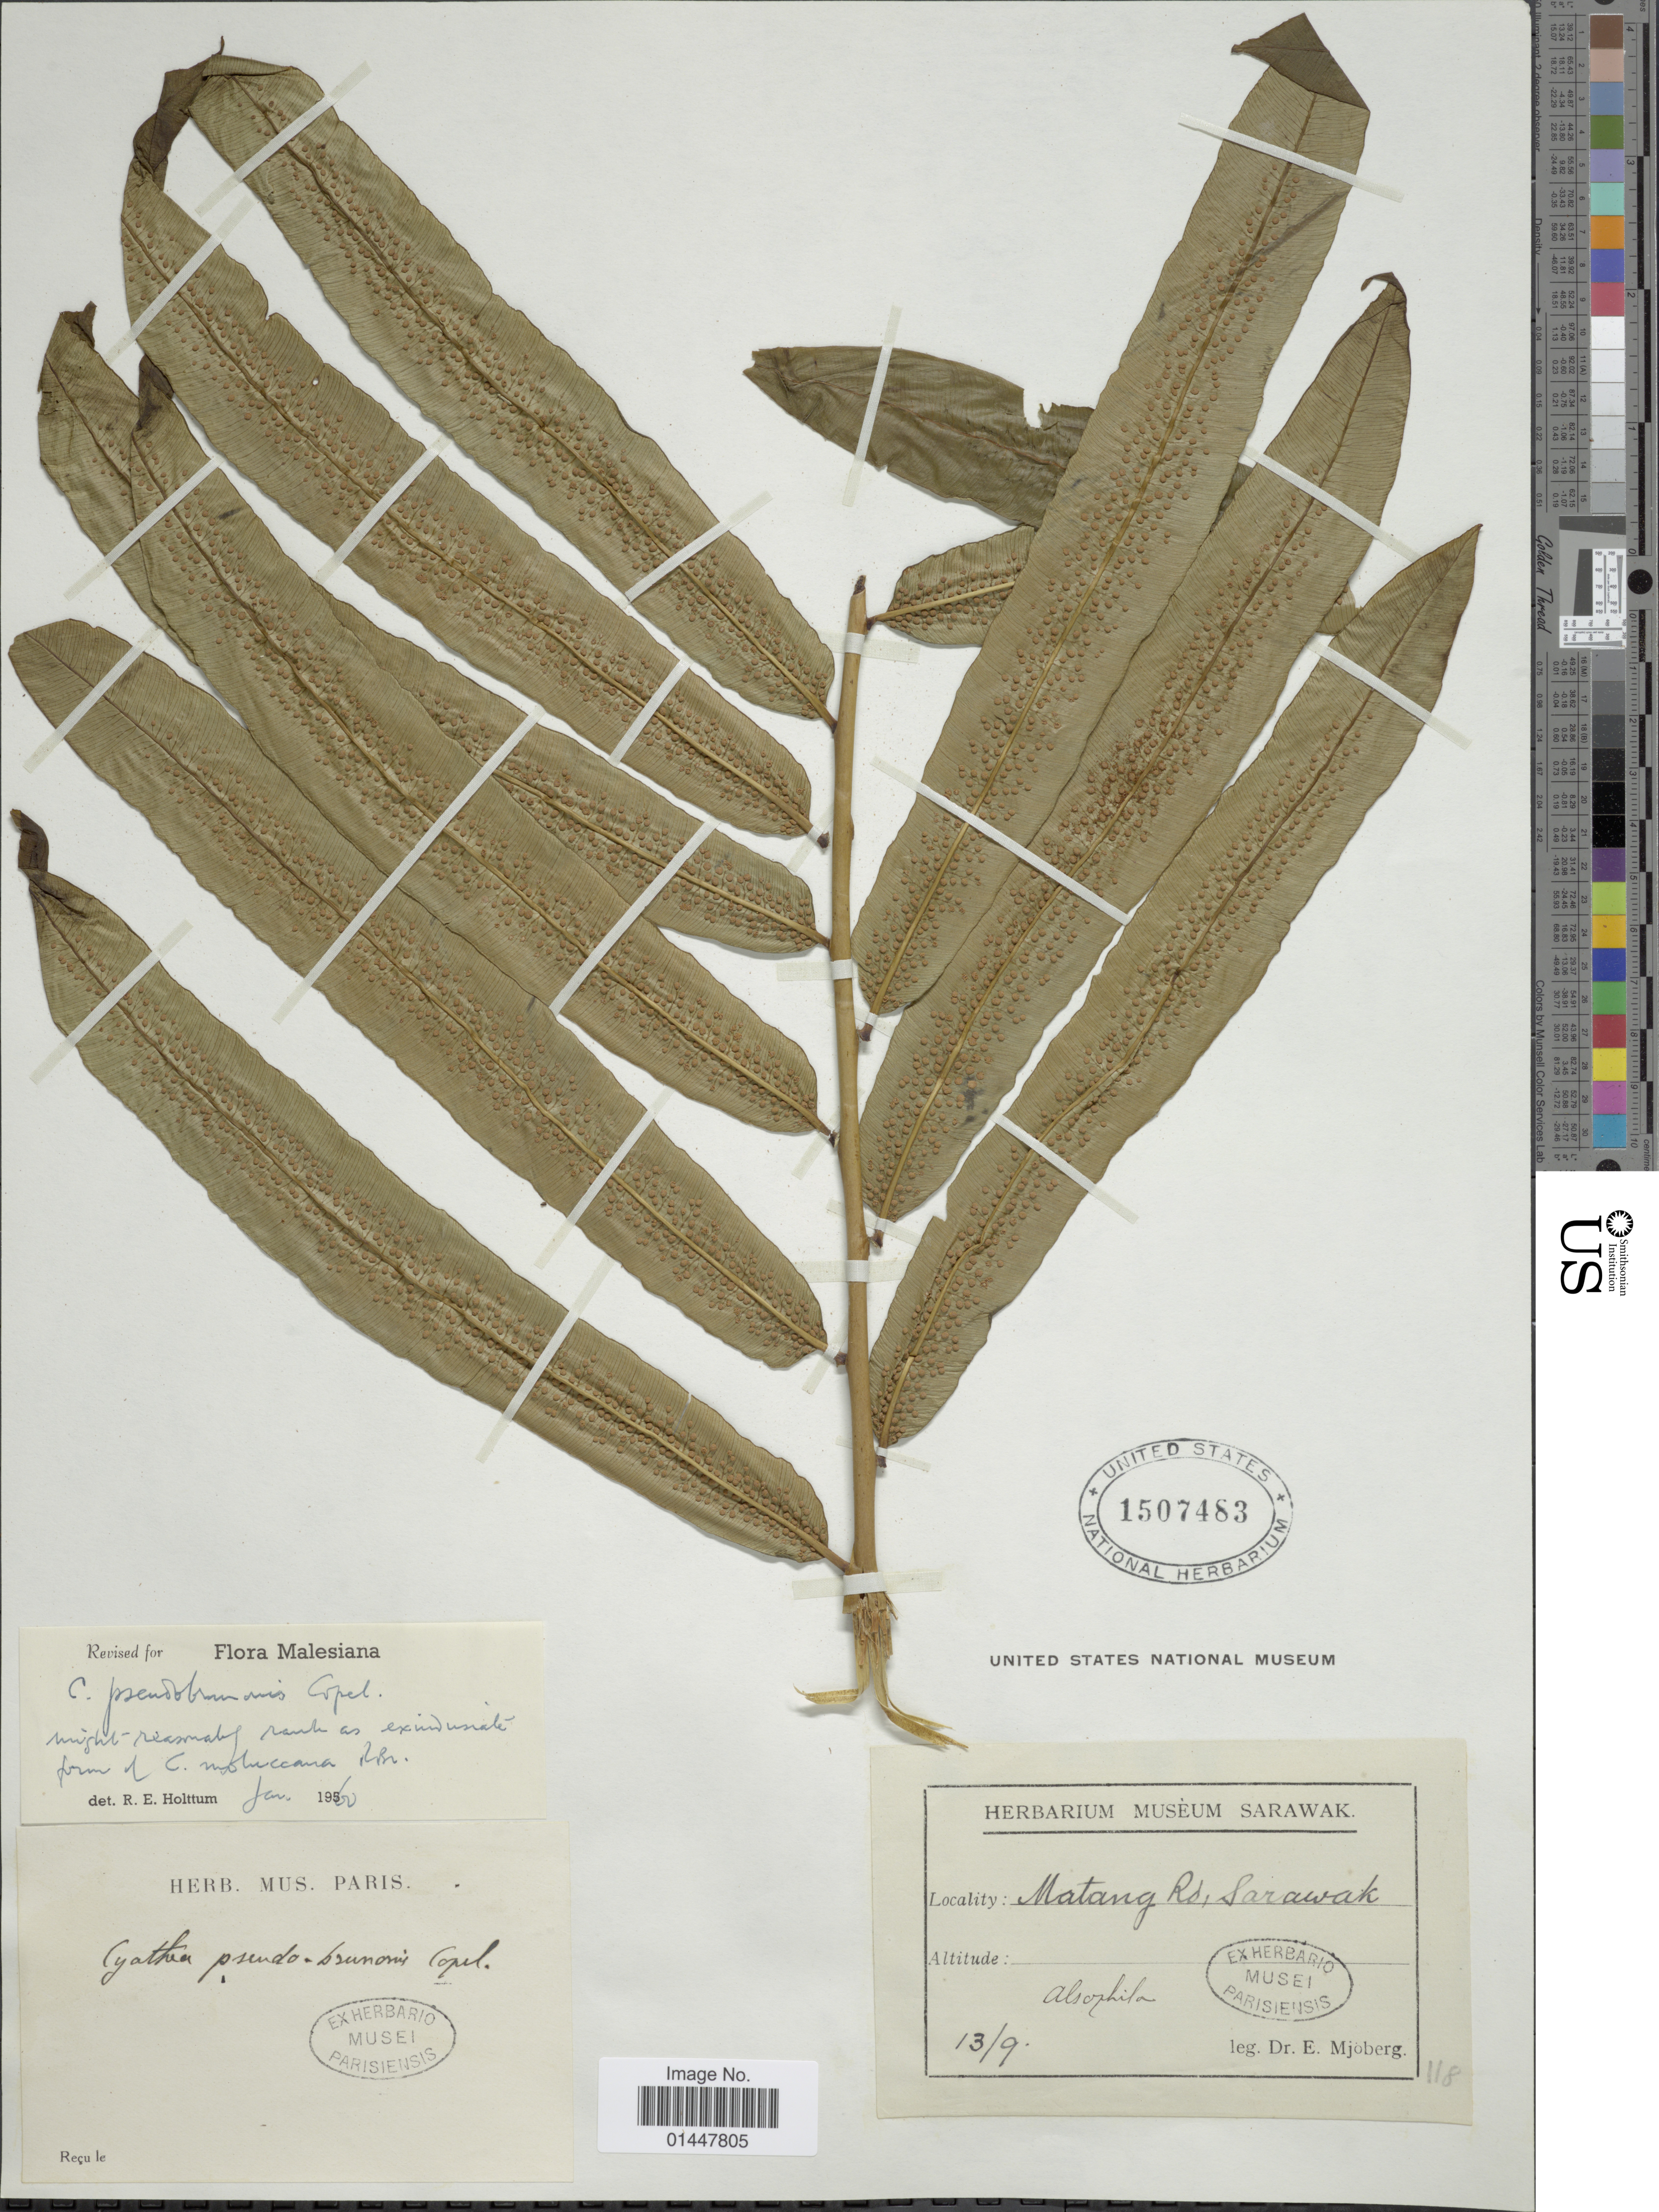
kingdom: Plantae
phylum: Tracheophyta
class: Polypodiopsida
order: Cyatheales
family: Cyatheaceae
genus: Sphaeropteris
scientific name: Sphaeropteris moluccana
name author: (Desv.) R.M. Tryon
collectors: E. Mjoberg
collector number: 118?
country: Malaysia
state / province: Sarawak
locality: Matang Rd [interpreted]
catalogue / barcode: US 1507483